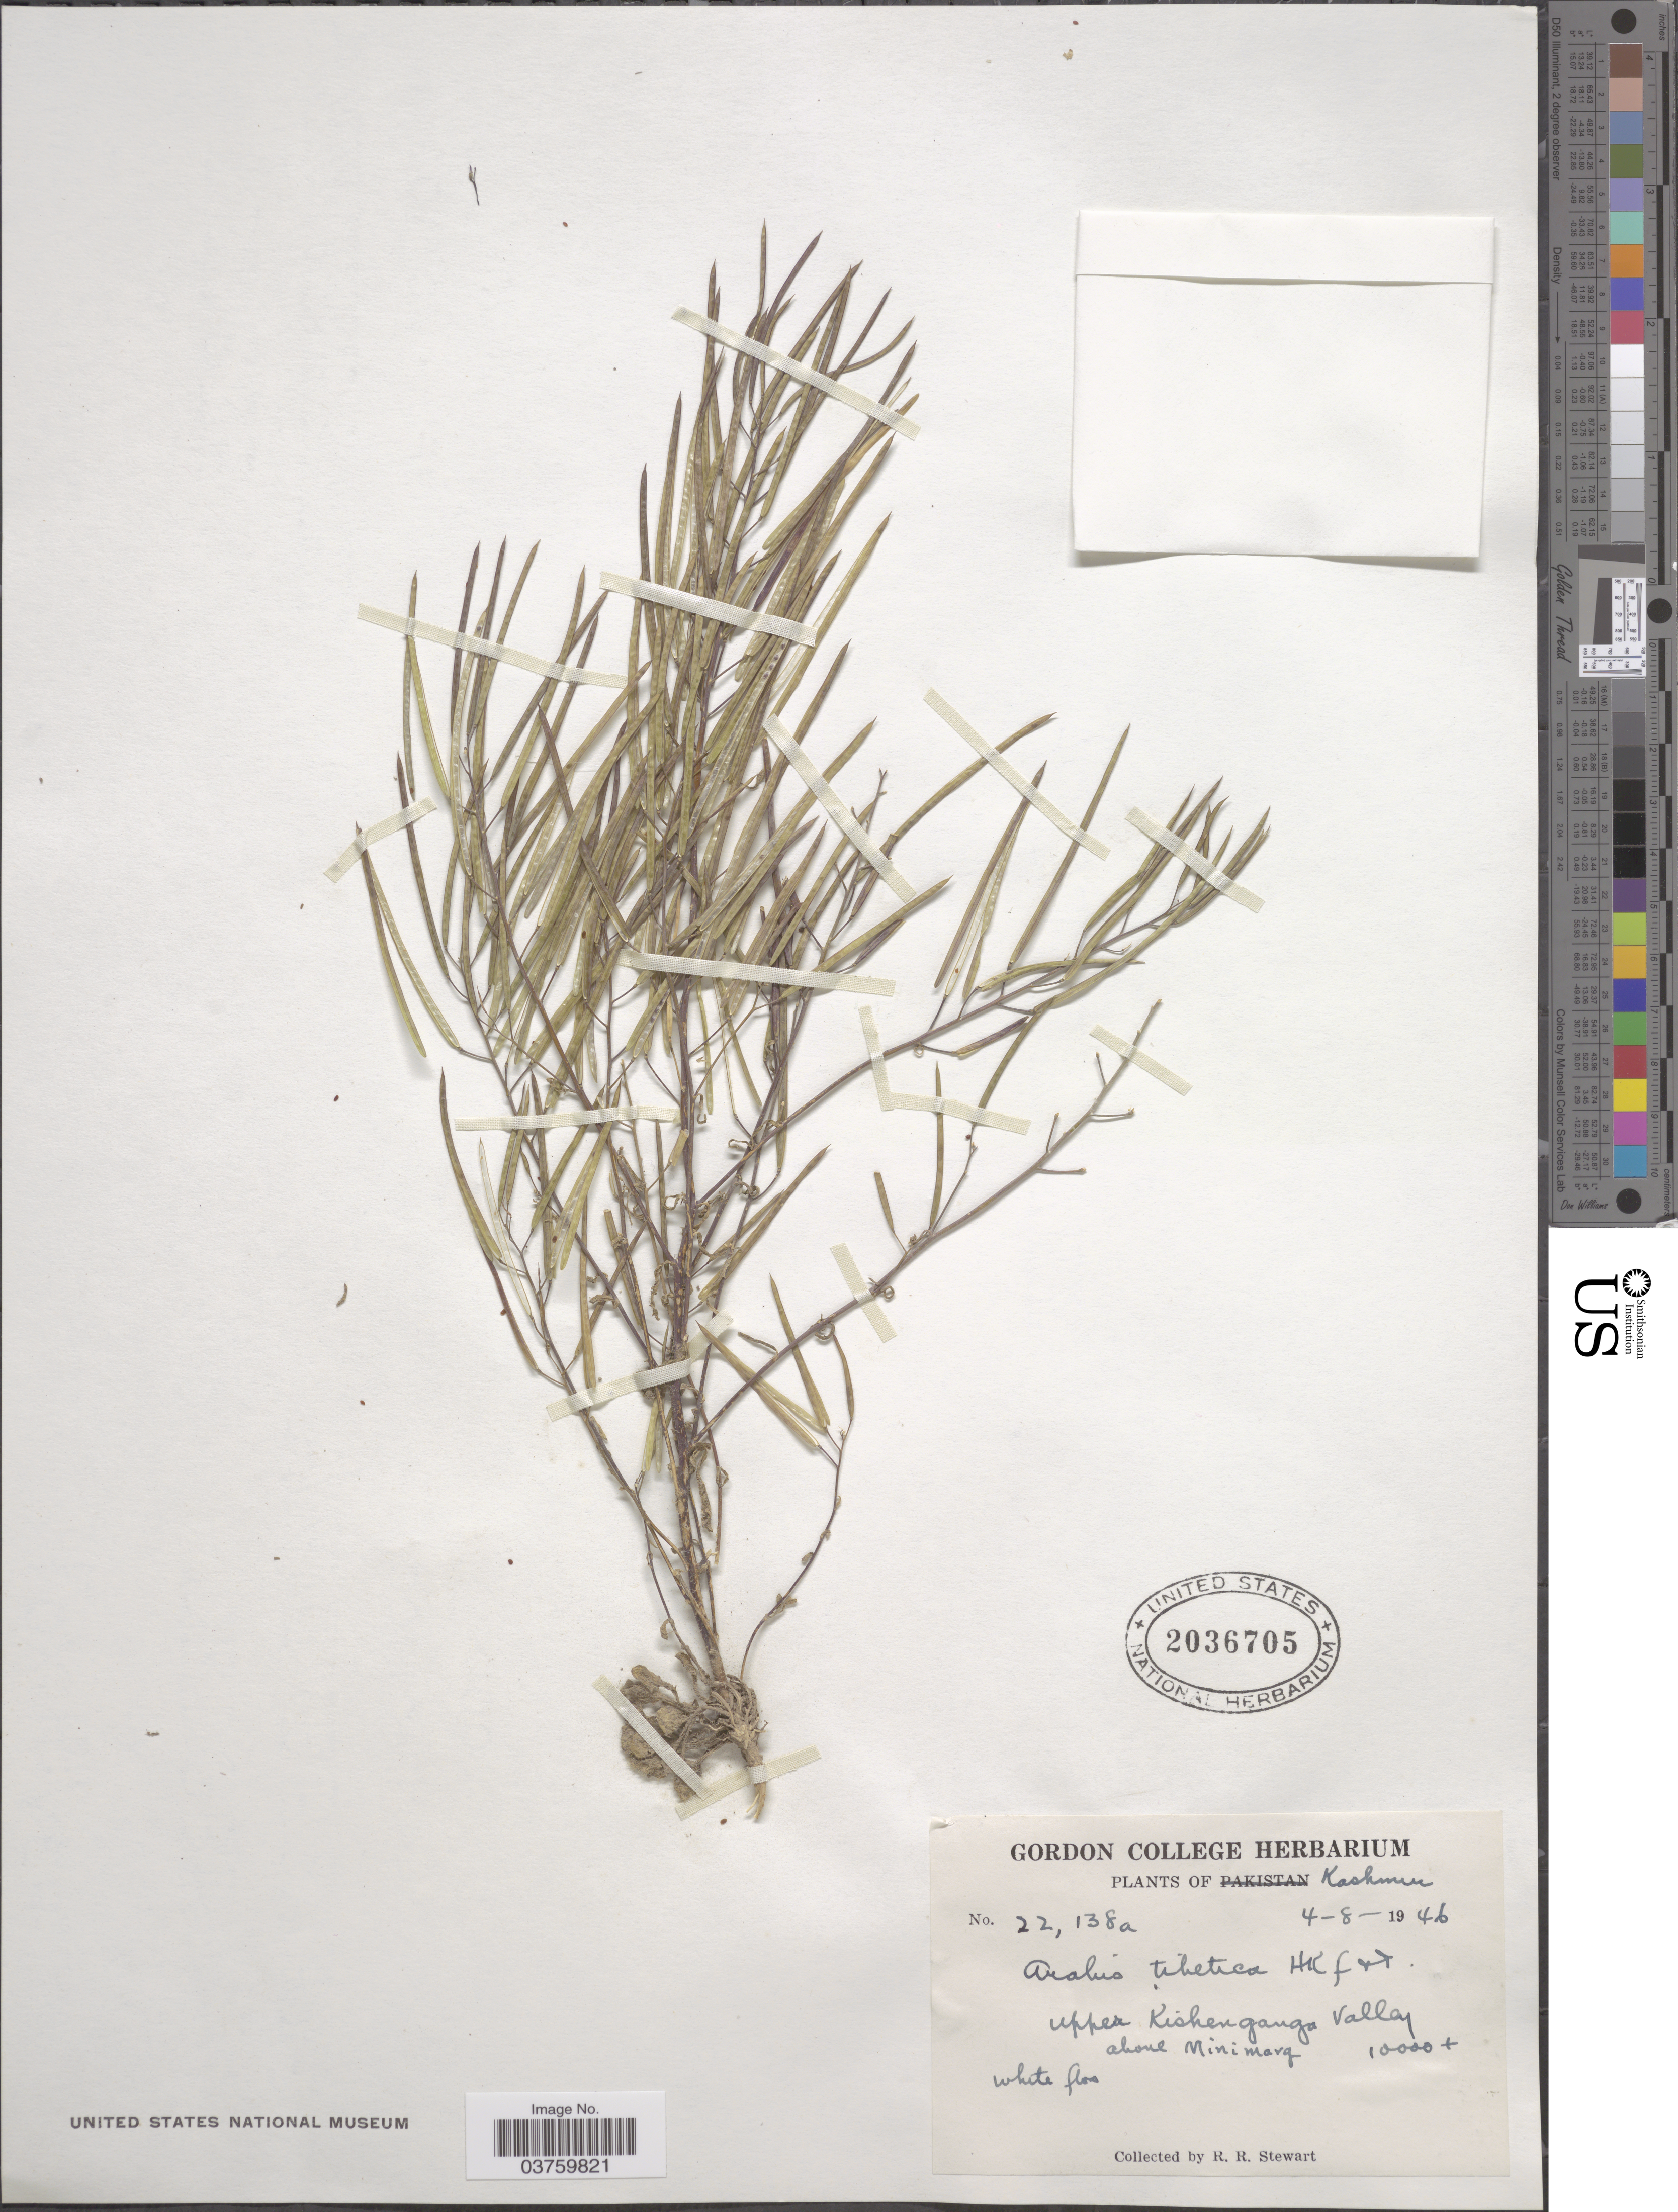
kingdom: Plantae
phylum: Tracheophyta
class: Magnoliopsida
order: Brassicales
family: Brassicaceae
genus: Arabis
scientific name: Arabis tibetica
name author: Hook. f. & Thomson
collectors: R. Stewart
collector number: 22138a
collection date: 1946-08-04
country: India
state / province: Jammu and Kashmir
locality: Kashmir. Upper Kishenganga Valley above Minimarg.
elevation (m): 305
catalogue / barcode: US 2036705